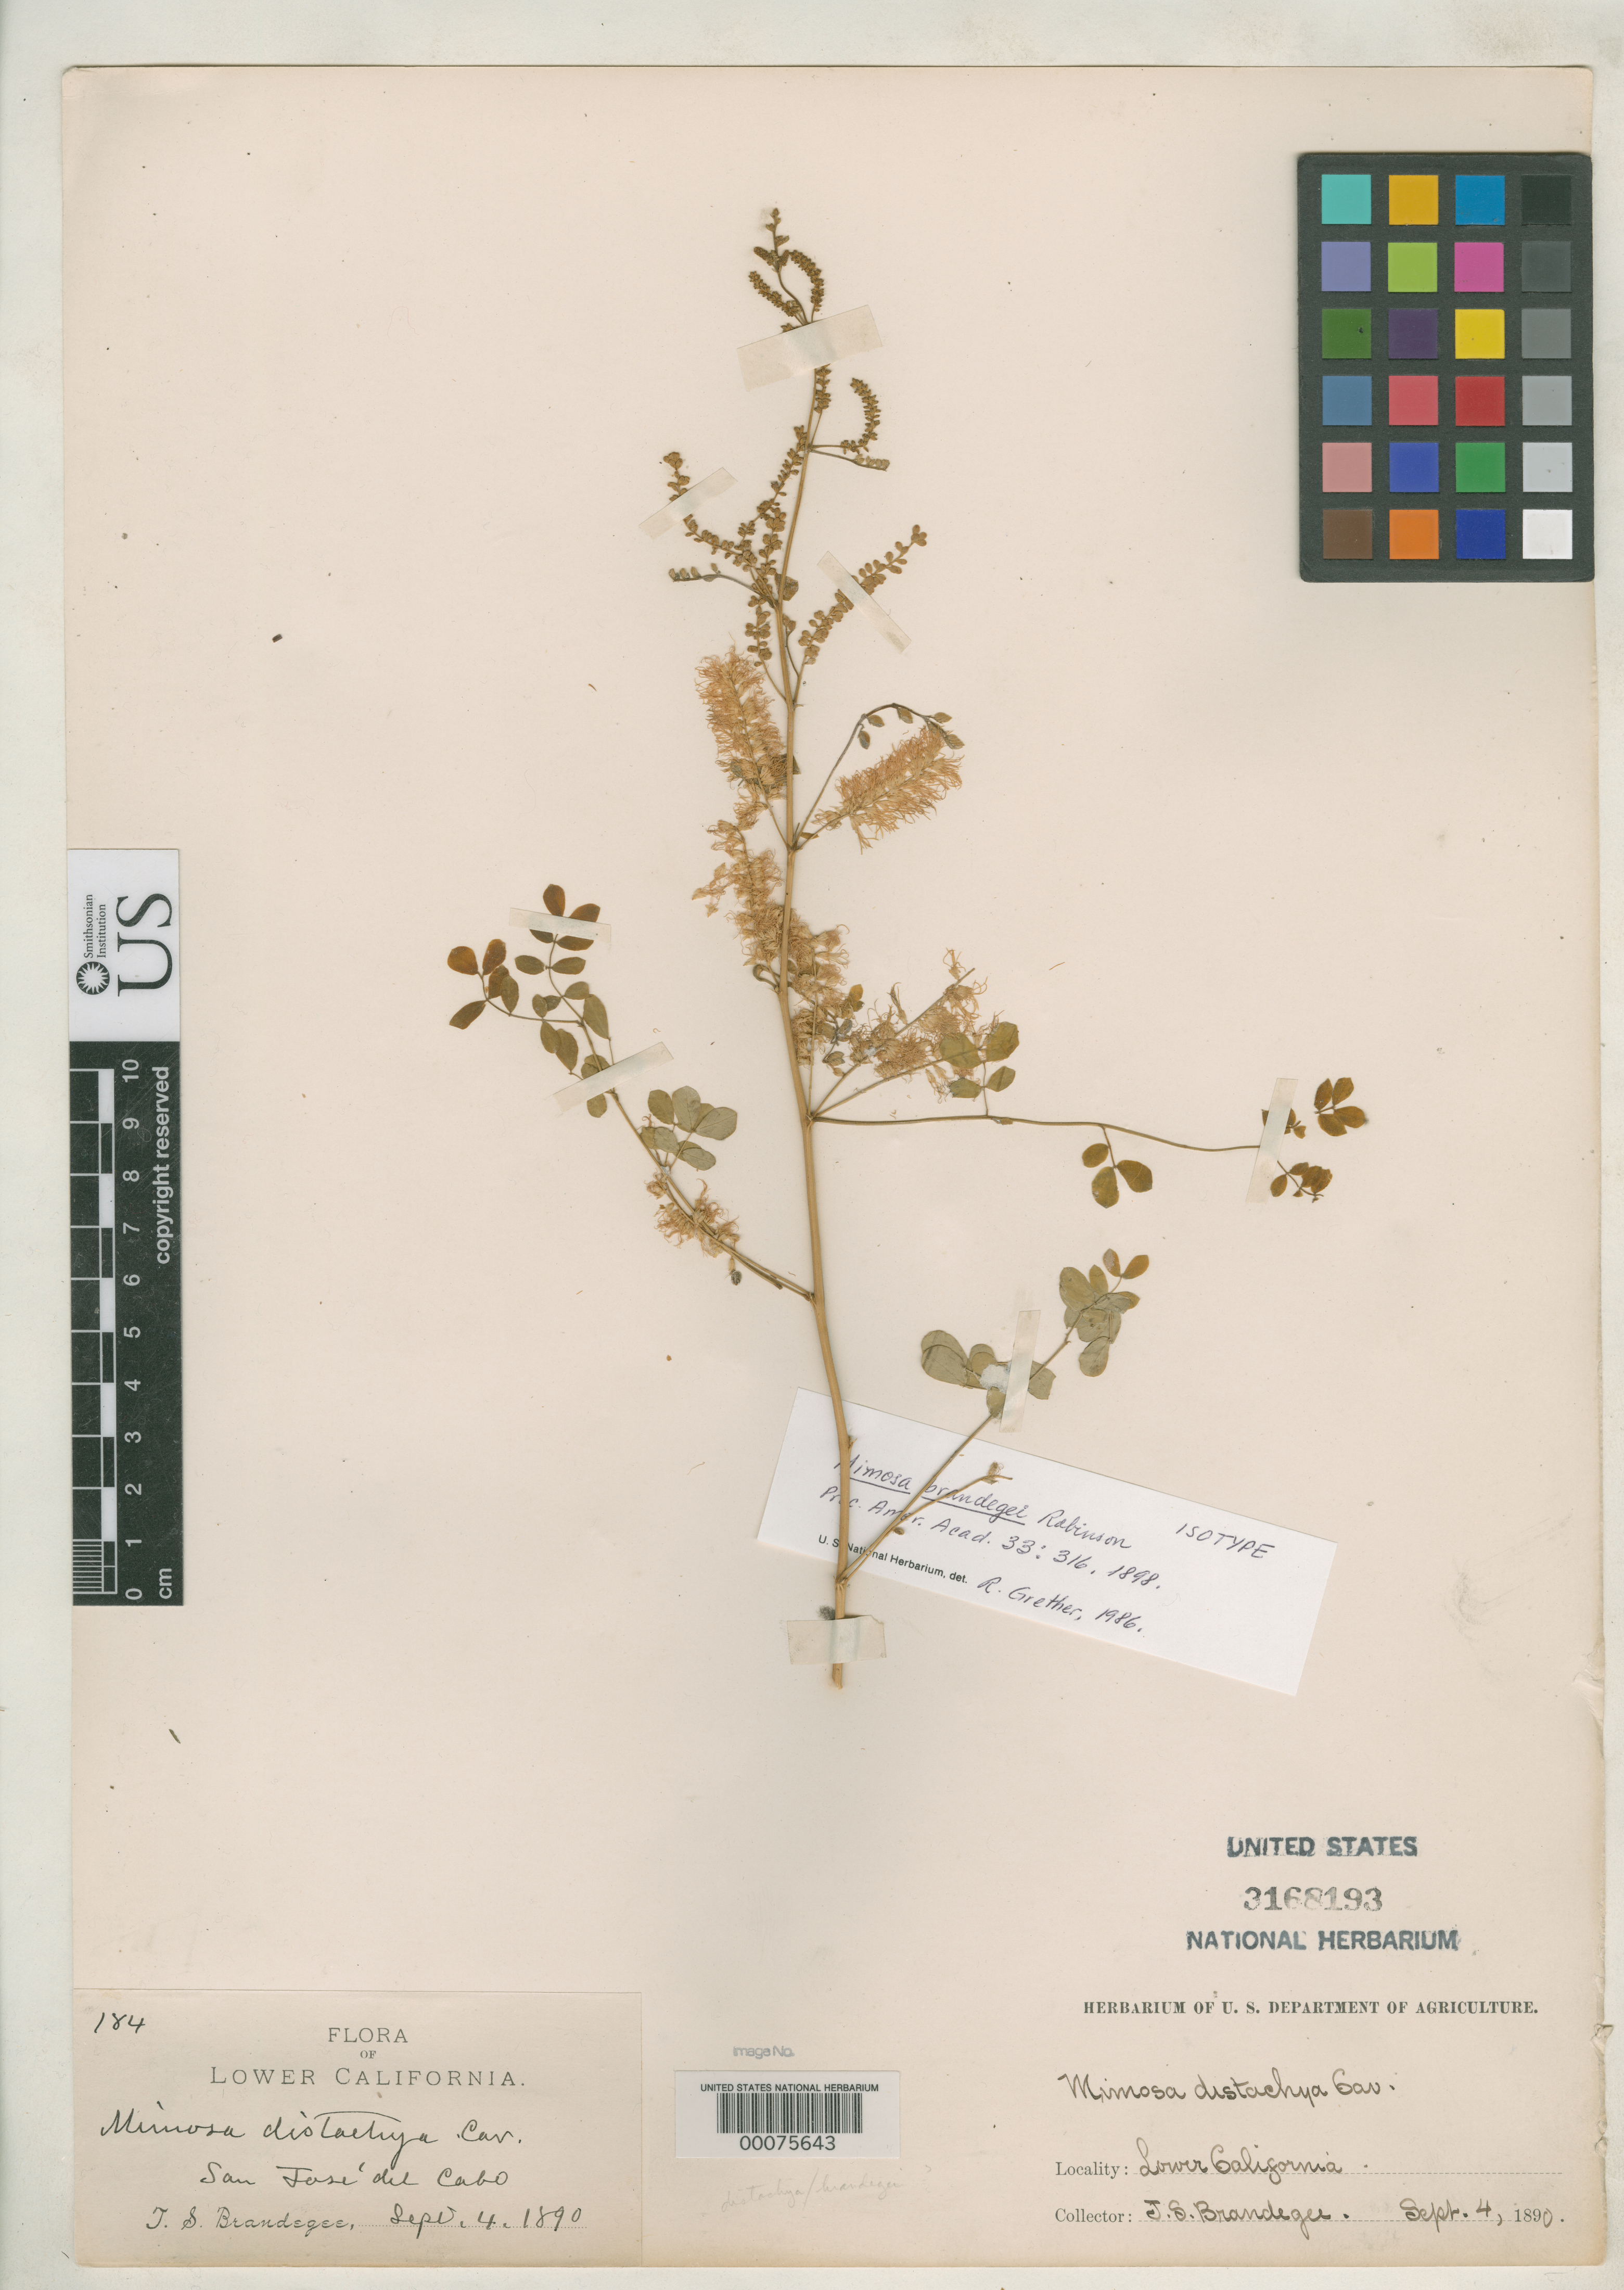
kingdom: Plantae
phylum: Tracheophyta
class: Magnoliopsida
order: Fabales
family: Fabaceae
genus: Mimosa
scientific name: Mimosa brandegei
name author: B.L. Rob.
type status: Isotype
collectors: T. S. Brandegee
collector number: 184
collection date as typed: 04 Sep 1890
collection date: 1890-09-04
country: Mexico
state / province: Baja California Sur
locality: San José del Cabo, Todos Santos, La Paz.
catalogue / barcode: US 3168193